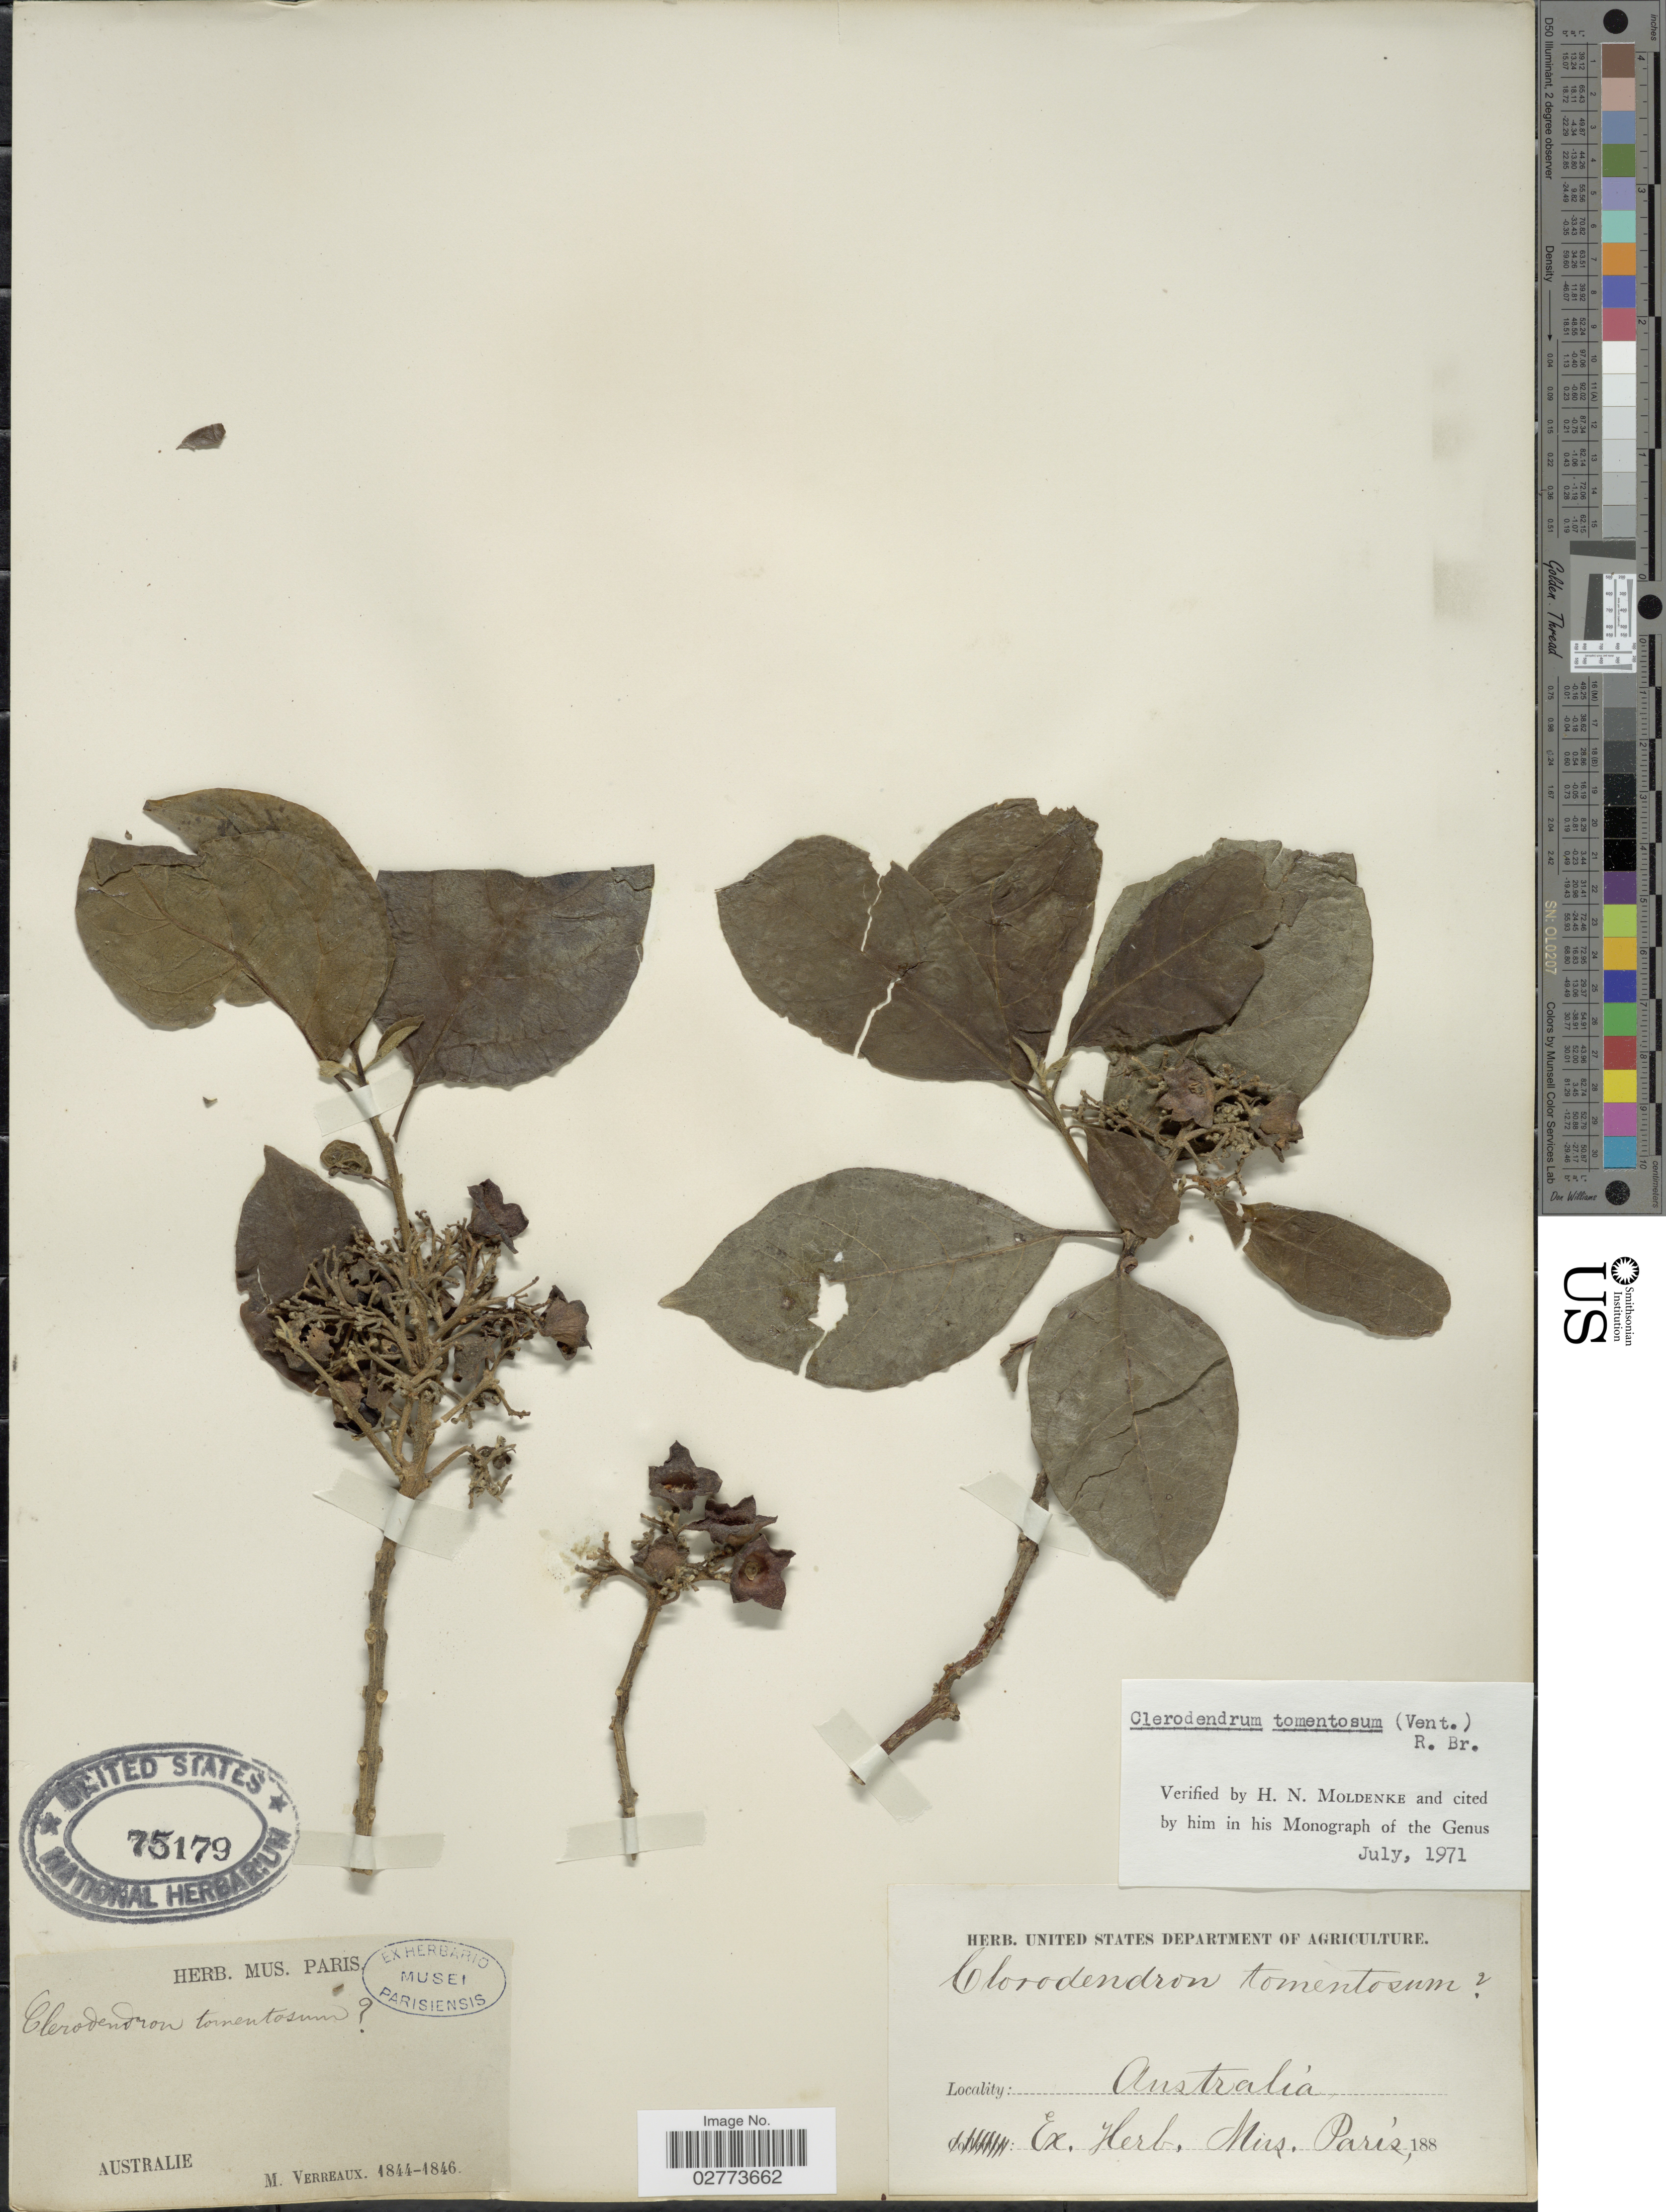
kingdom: Plantae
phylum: Tracheophyta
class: Magnoliopsida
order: Lamiales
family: Lamiaceae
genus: Clerodendrum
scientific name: Clerodendrum tomentosum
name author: R. Br.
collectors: M. Verreaux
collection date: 1844/1846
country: Australia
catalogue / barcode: US 75179